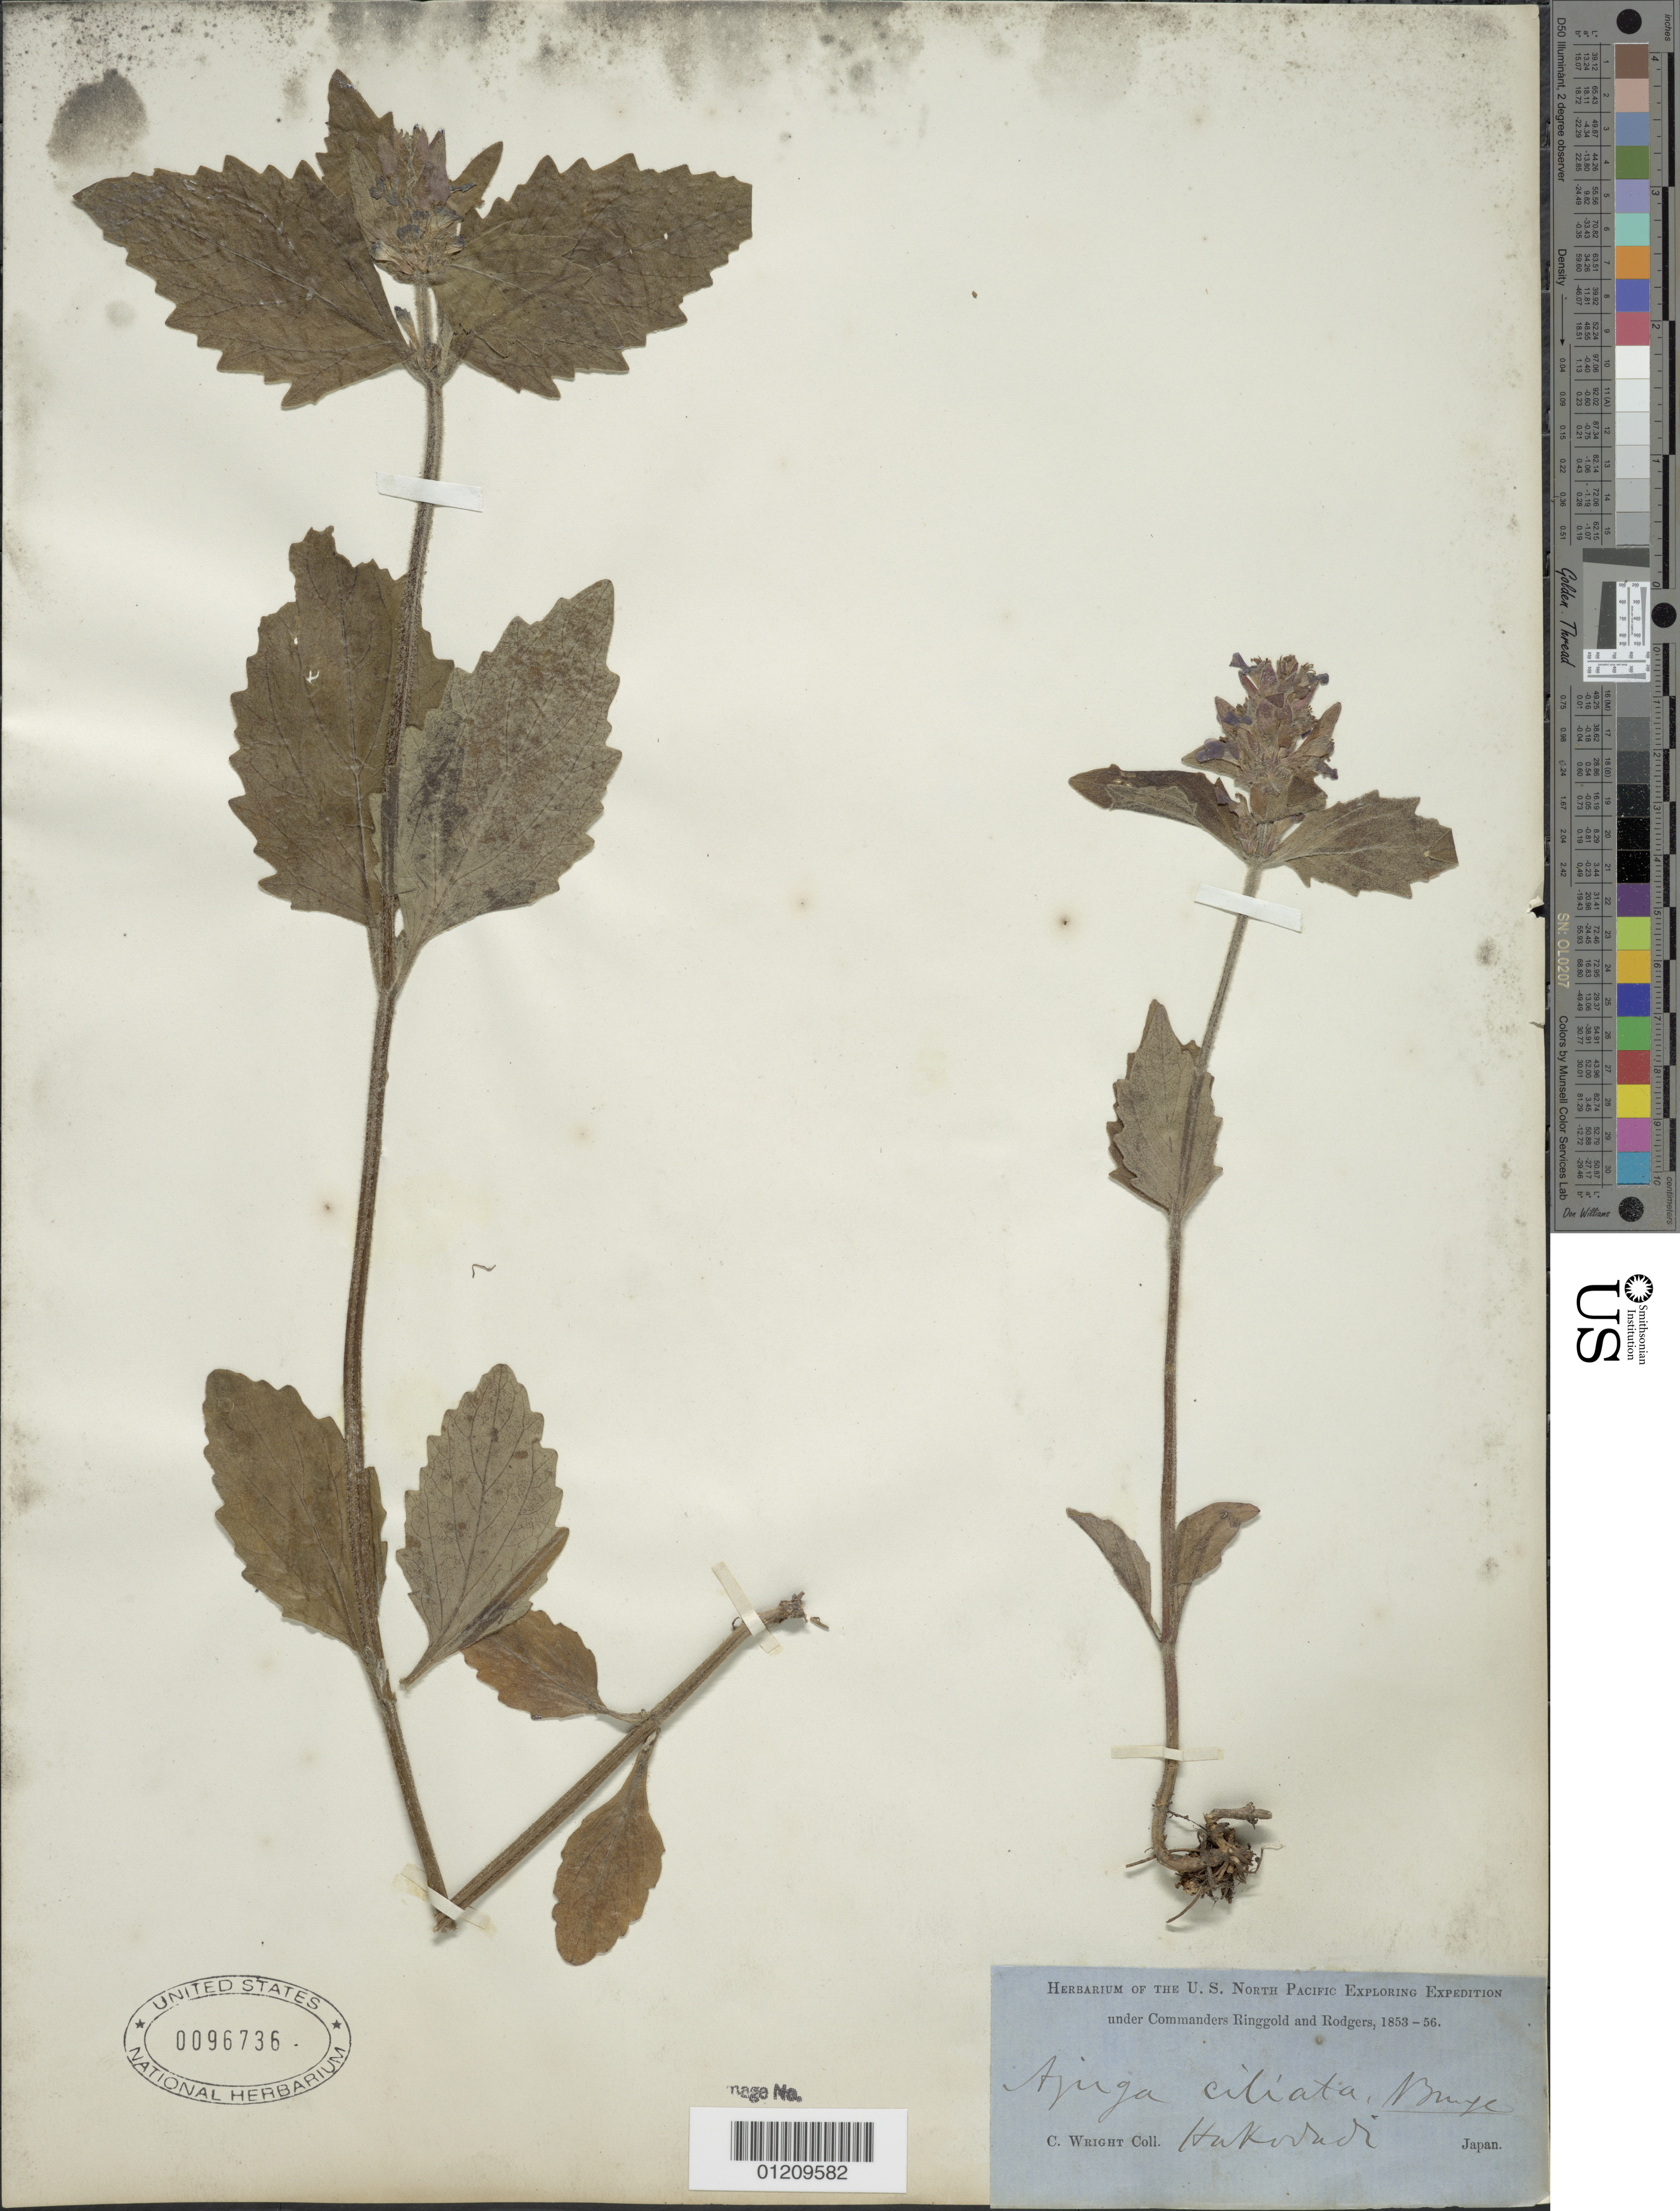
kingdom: Plantae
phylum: Tracheophyta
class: Magnoliopsida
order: Lamiales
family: Lamiaceae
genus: Ajuga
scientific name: Ajuga ciliata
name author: Bunge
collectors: C. Wright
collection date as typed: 1853 to -- --- 1856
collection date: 1853/1856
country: Japan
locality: Hakodadi.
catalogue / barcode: US 96736